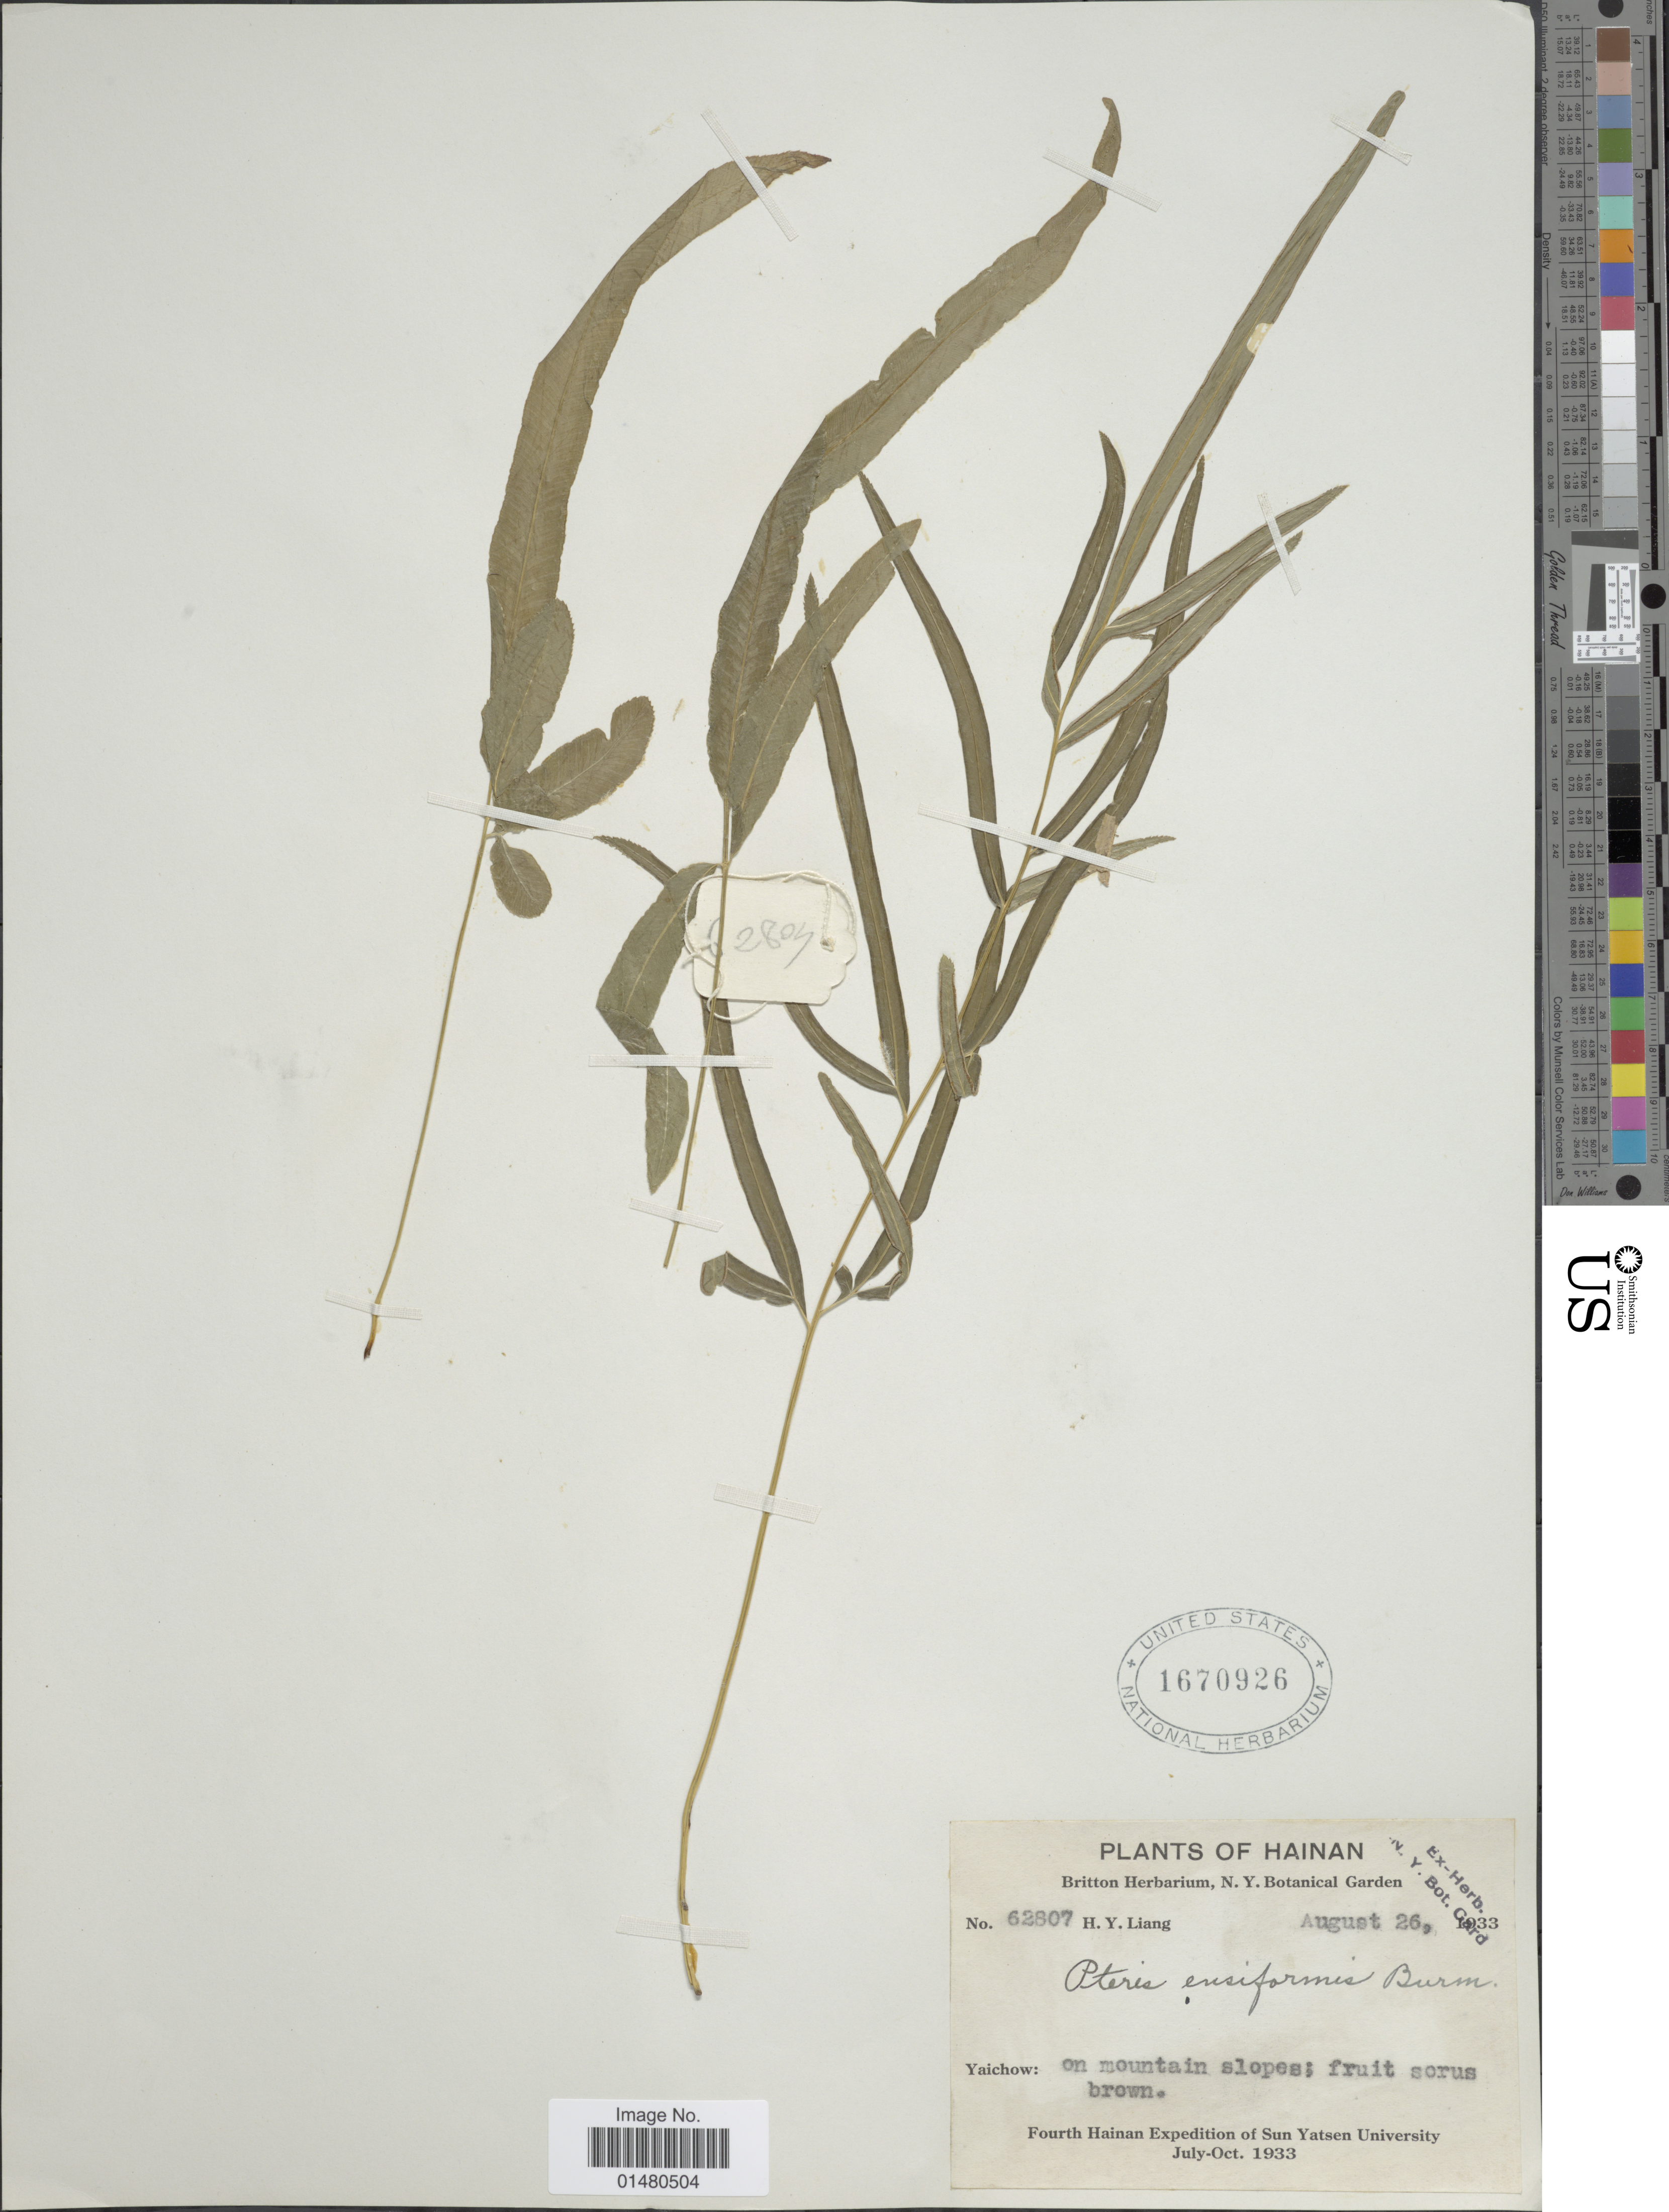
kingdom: Plantae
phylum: Tracheophyta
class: Polypodiopsida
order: Polypodiales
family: Pteridaceae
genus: Pteris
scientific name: Pteris ensiformis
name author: Burm. f.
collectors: H. Y. Liang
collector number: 62807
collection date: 1933-08-26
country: China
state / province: Hainan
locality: Yaichow: on mountain slopes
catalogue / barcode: US 1670926